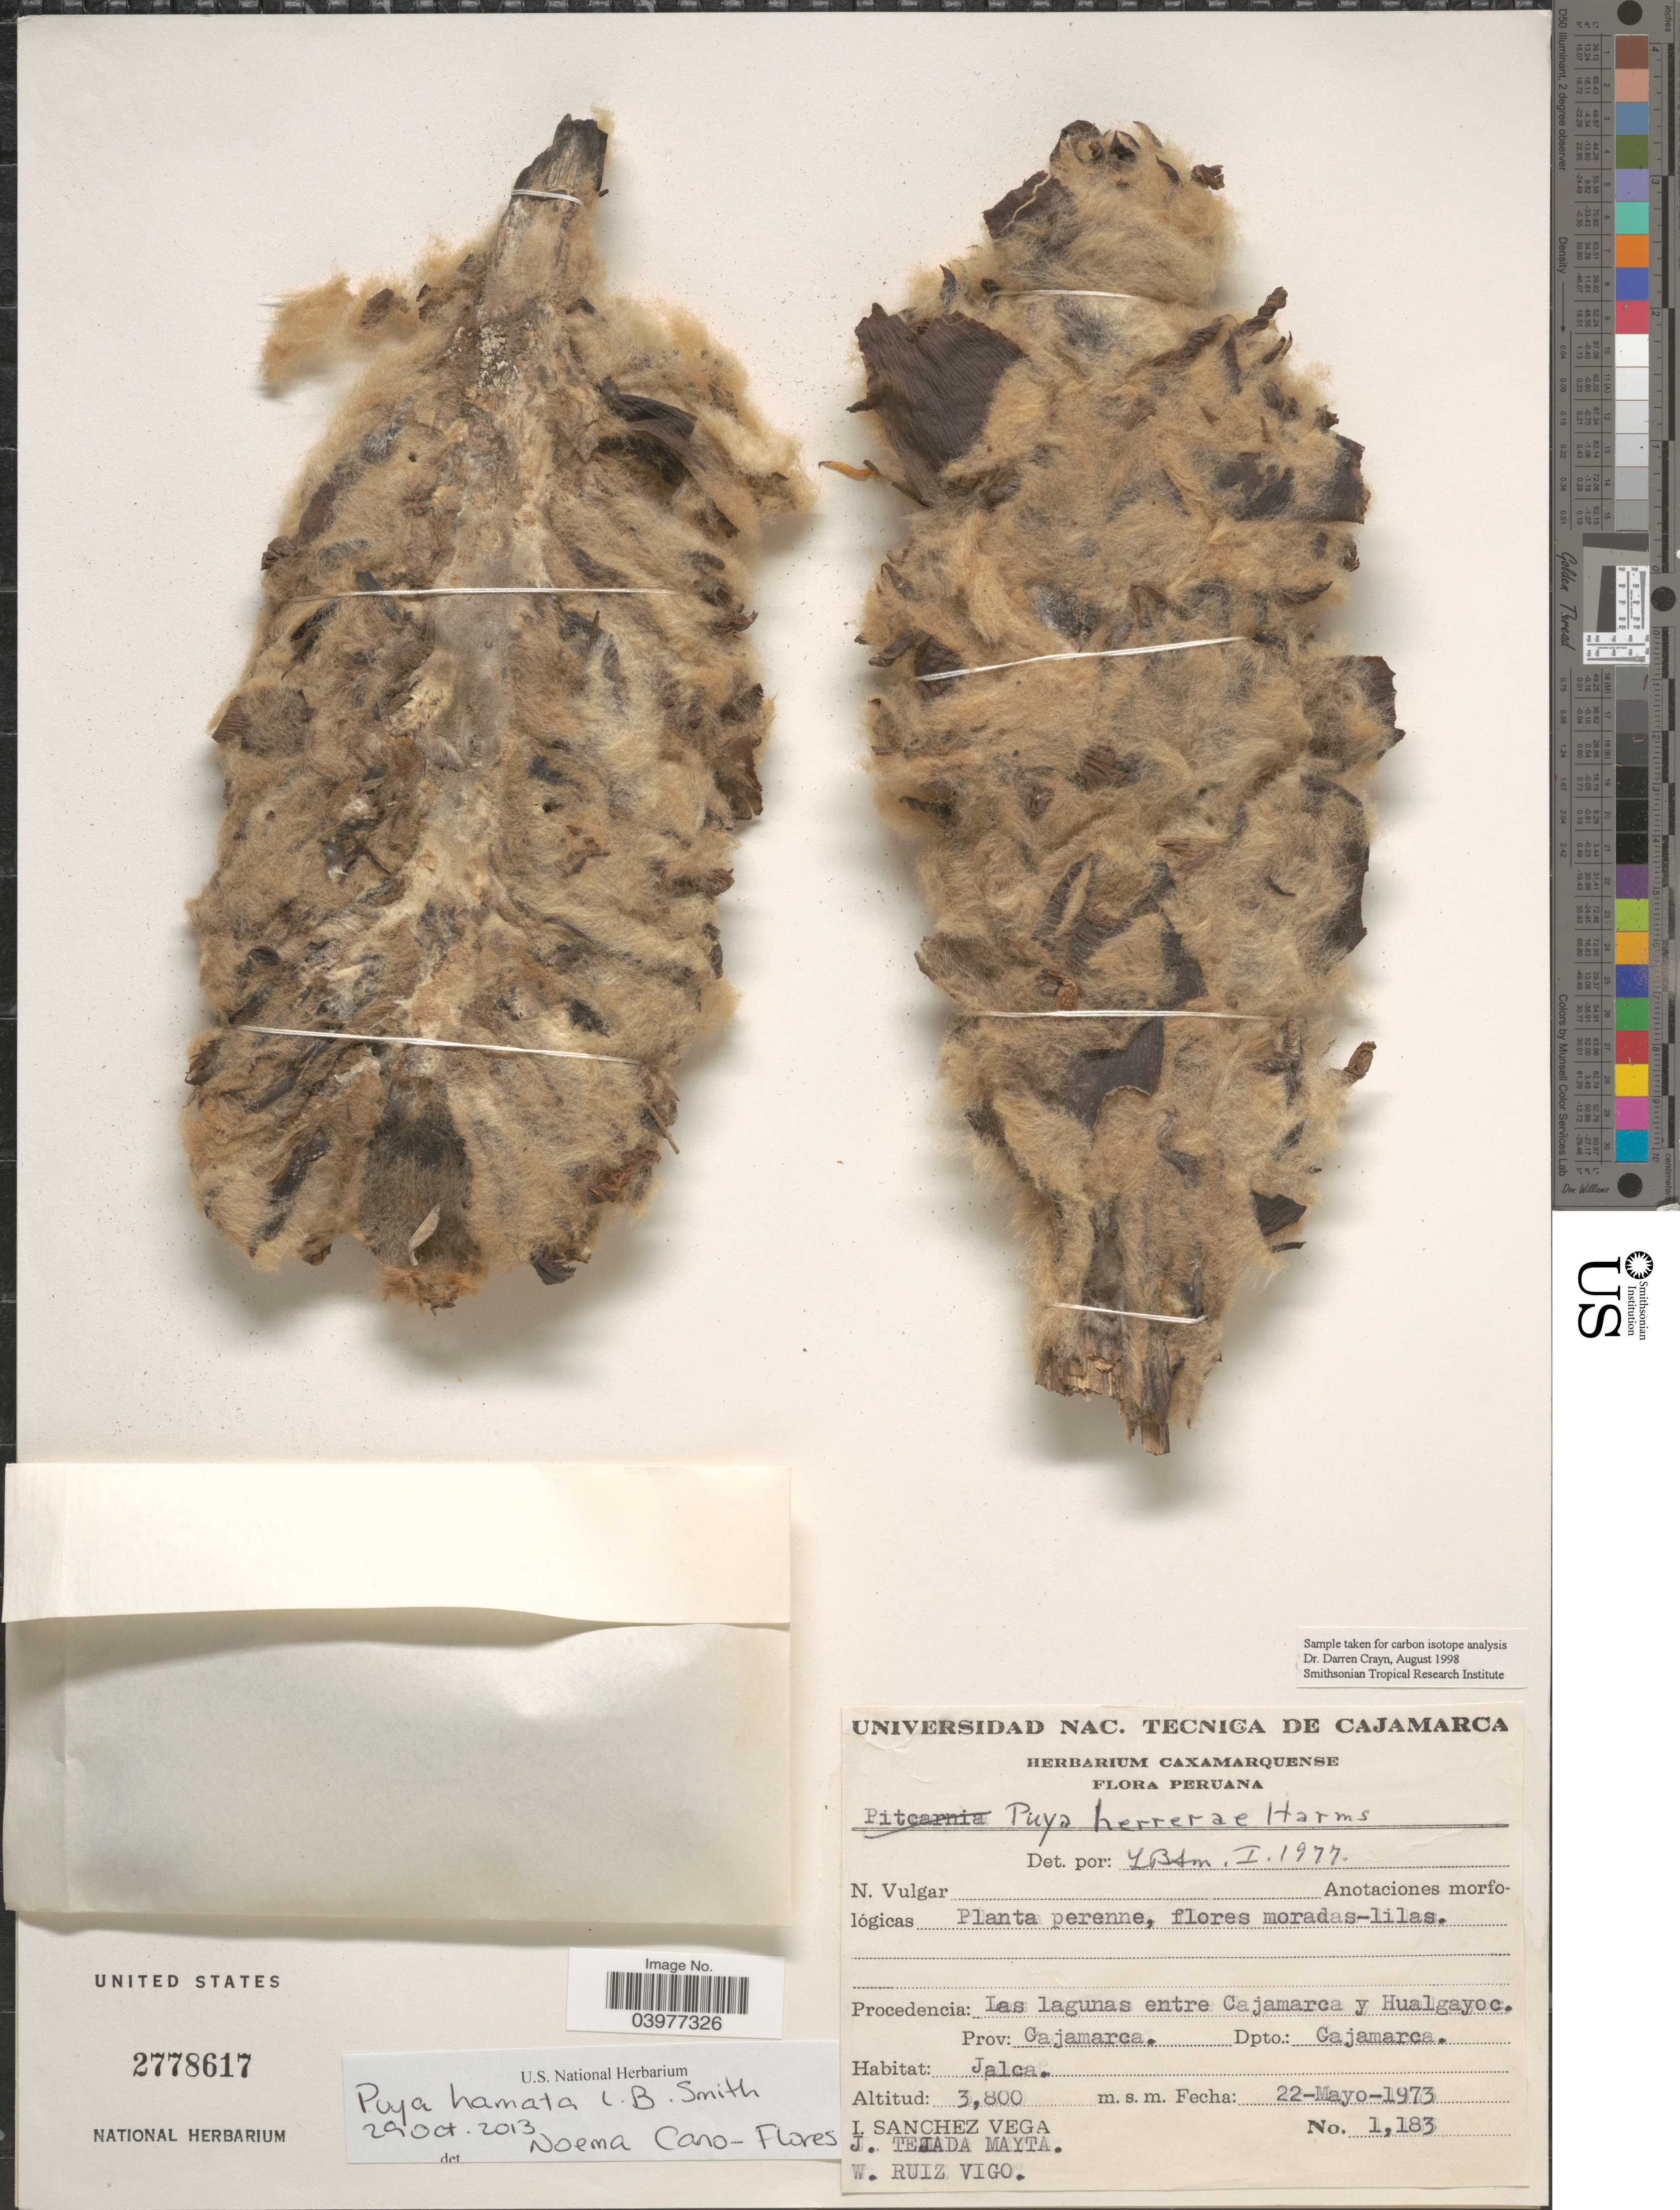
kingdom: Plantae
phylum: Tracheophyta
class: Liliopsida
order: Poales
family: Bromeliaceae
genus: Puya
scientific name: Puya hamata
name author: L.B. Sm.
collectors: I. Sánchez Vega, T. Mayta & W. Ruiz Vigo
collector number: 1183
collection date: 1973-05-22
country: Peru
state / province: Cajamarca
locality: Procedencia: Las lagunas entre Cajamarca y Hualgayoc. Dpto.: Cajamarca.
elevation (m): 3800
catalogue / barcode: US 2778617